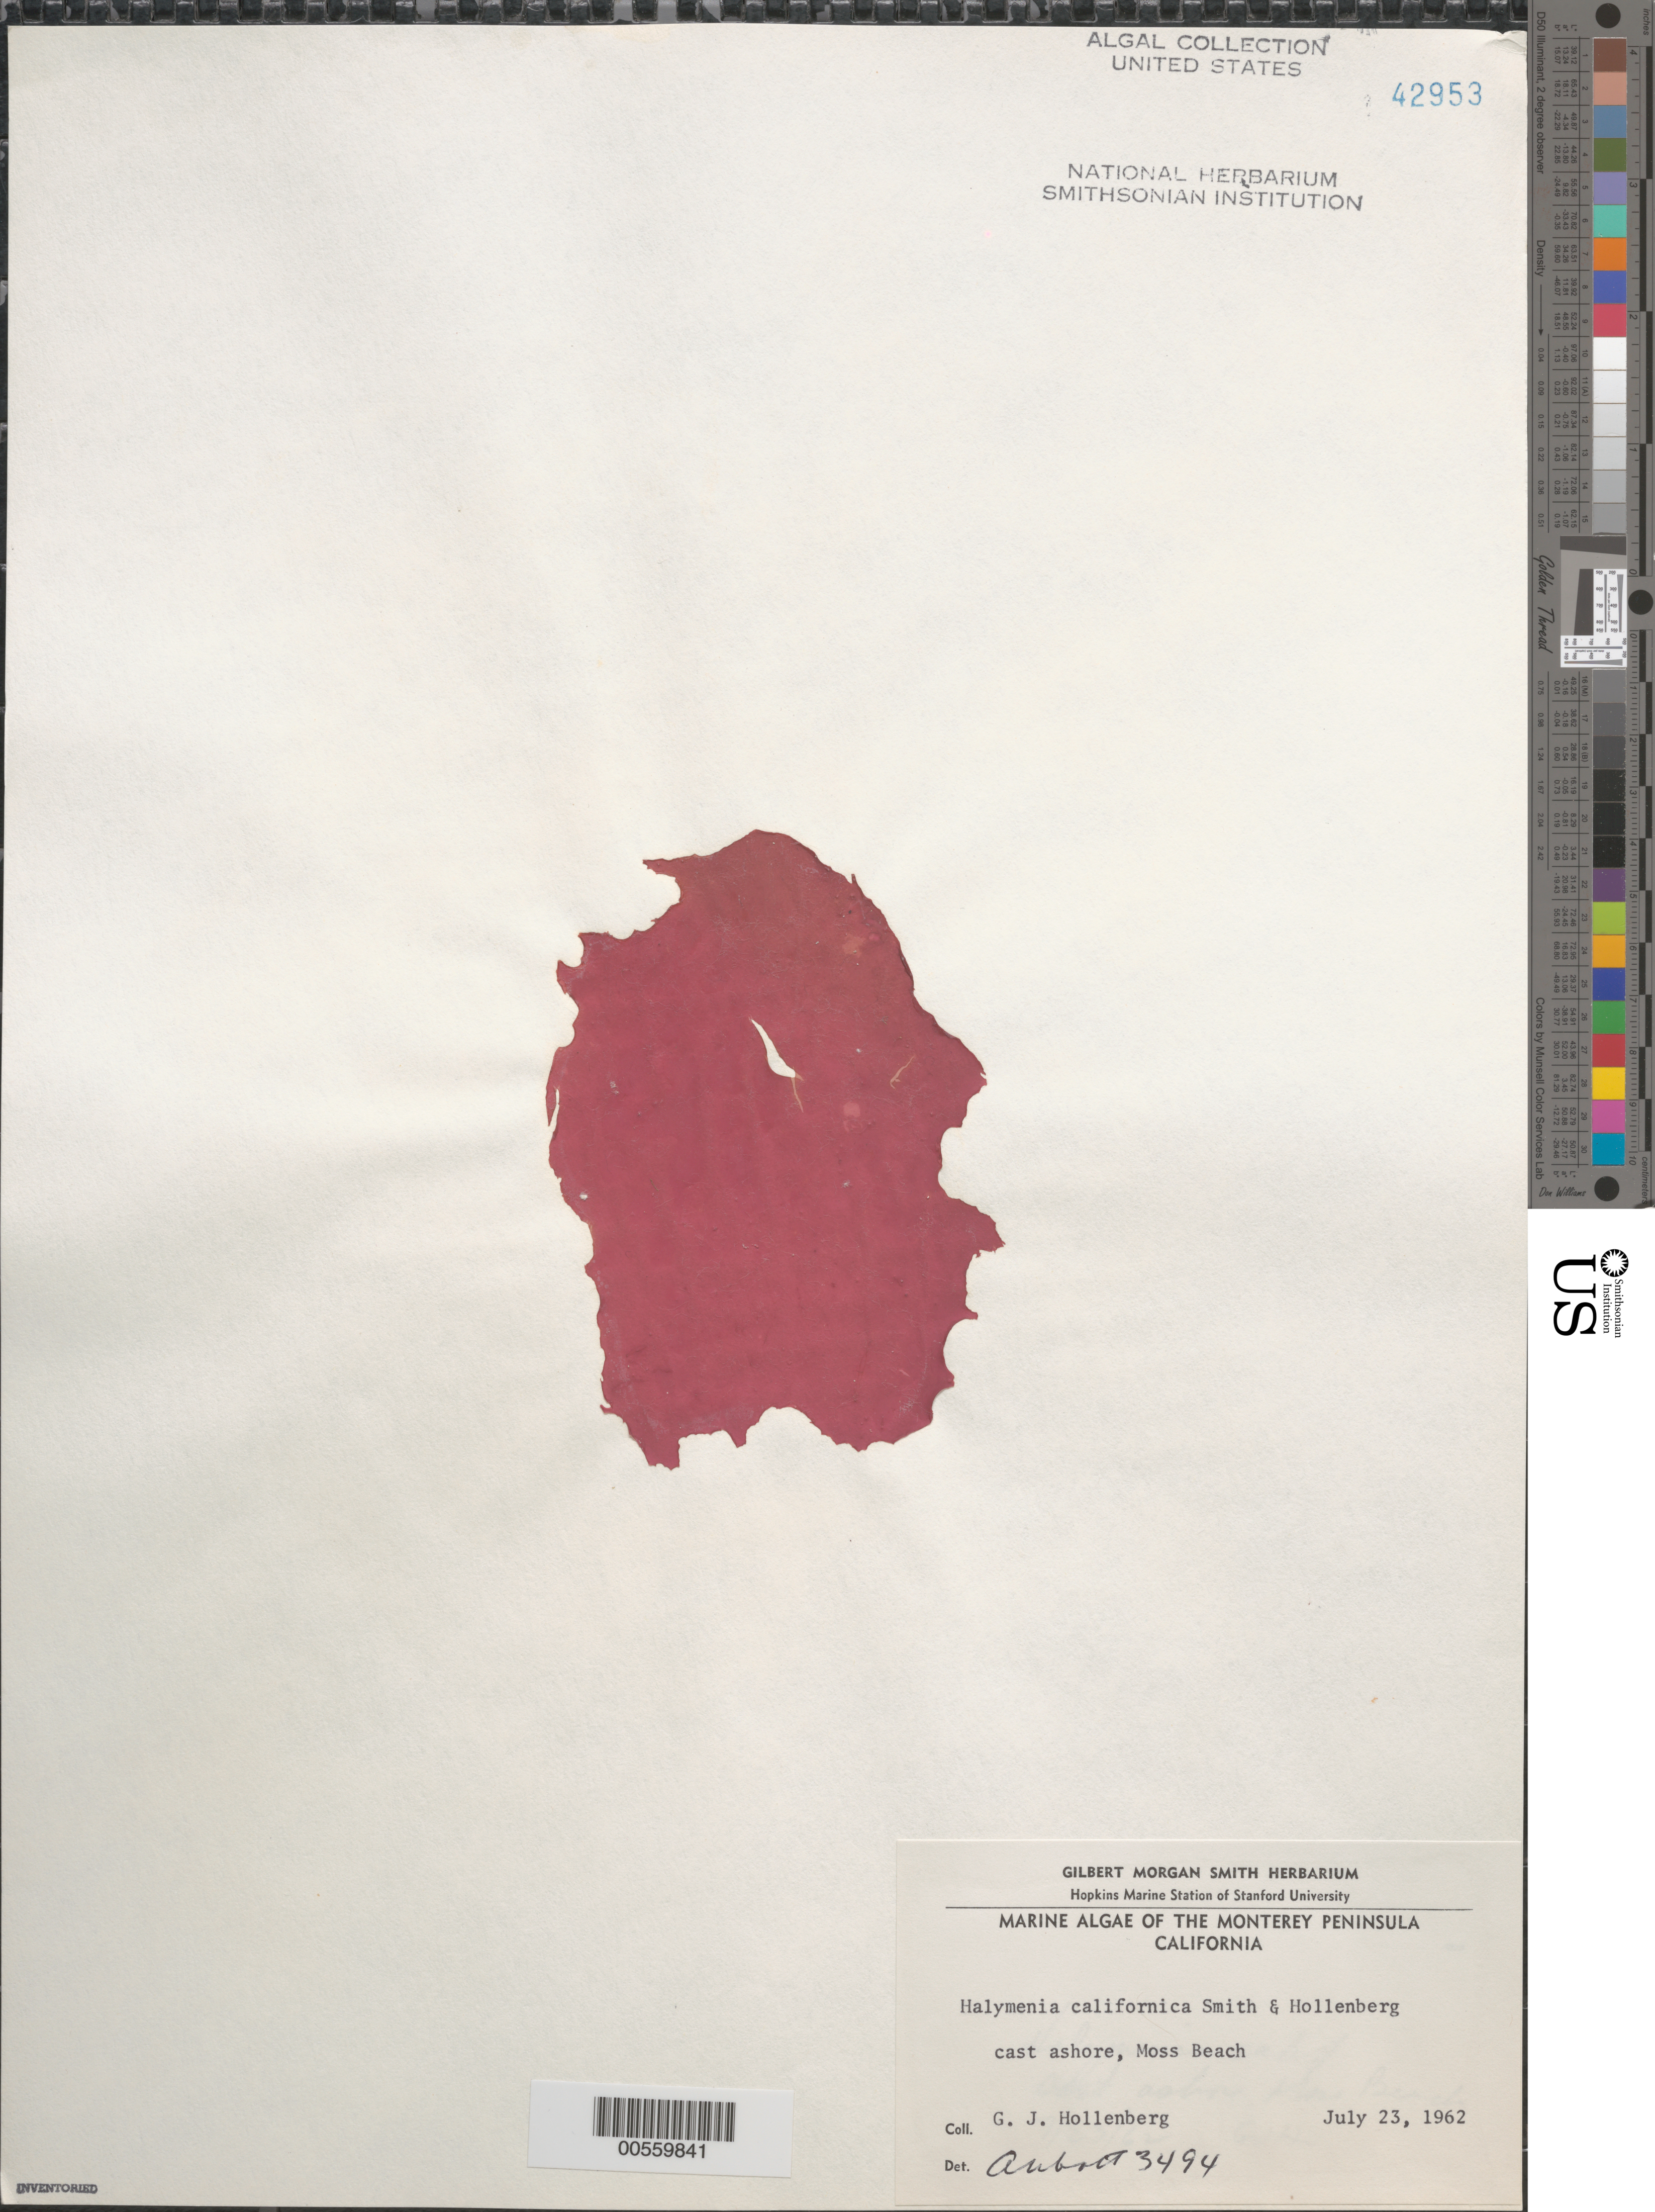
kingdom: Plantae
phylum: Rhodophyta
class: Florideophyceae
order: Halymeniales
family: Halymeniaceae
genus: Halymenia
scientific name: Halymenia californica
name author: G.M. Sm. & Hollenb.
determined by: Abbott, Isabella A.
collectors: G. Hollenberg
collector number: IAA 3494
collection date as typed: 23 Jul 1962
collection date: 1962-07-23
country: United States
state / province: California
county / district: Monterey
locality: Moss Beach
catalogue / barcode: US 42953